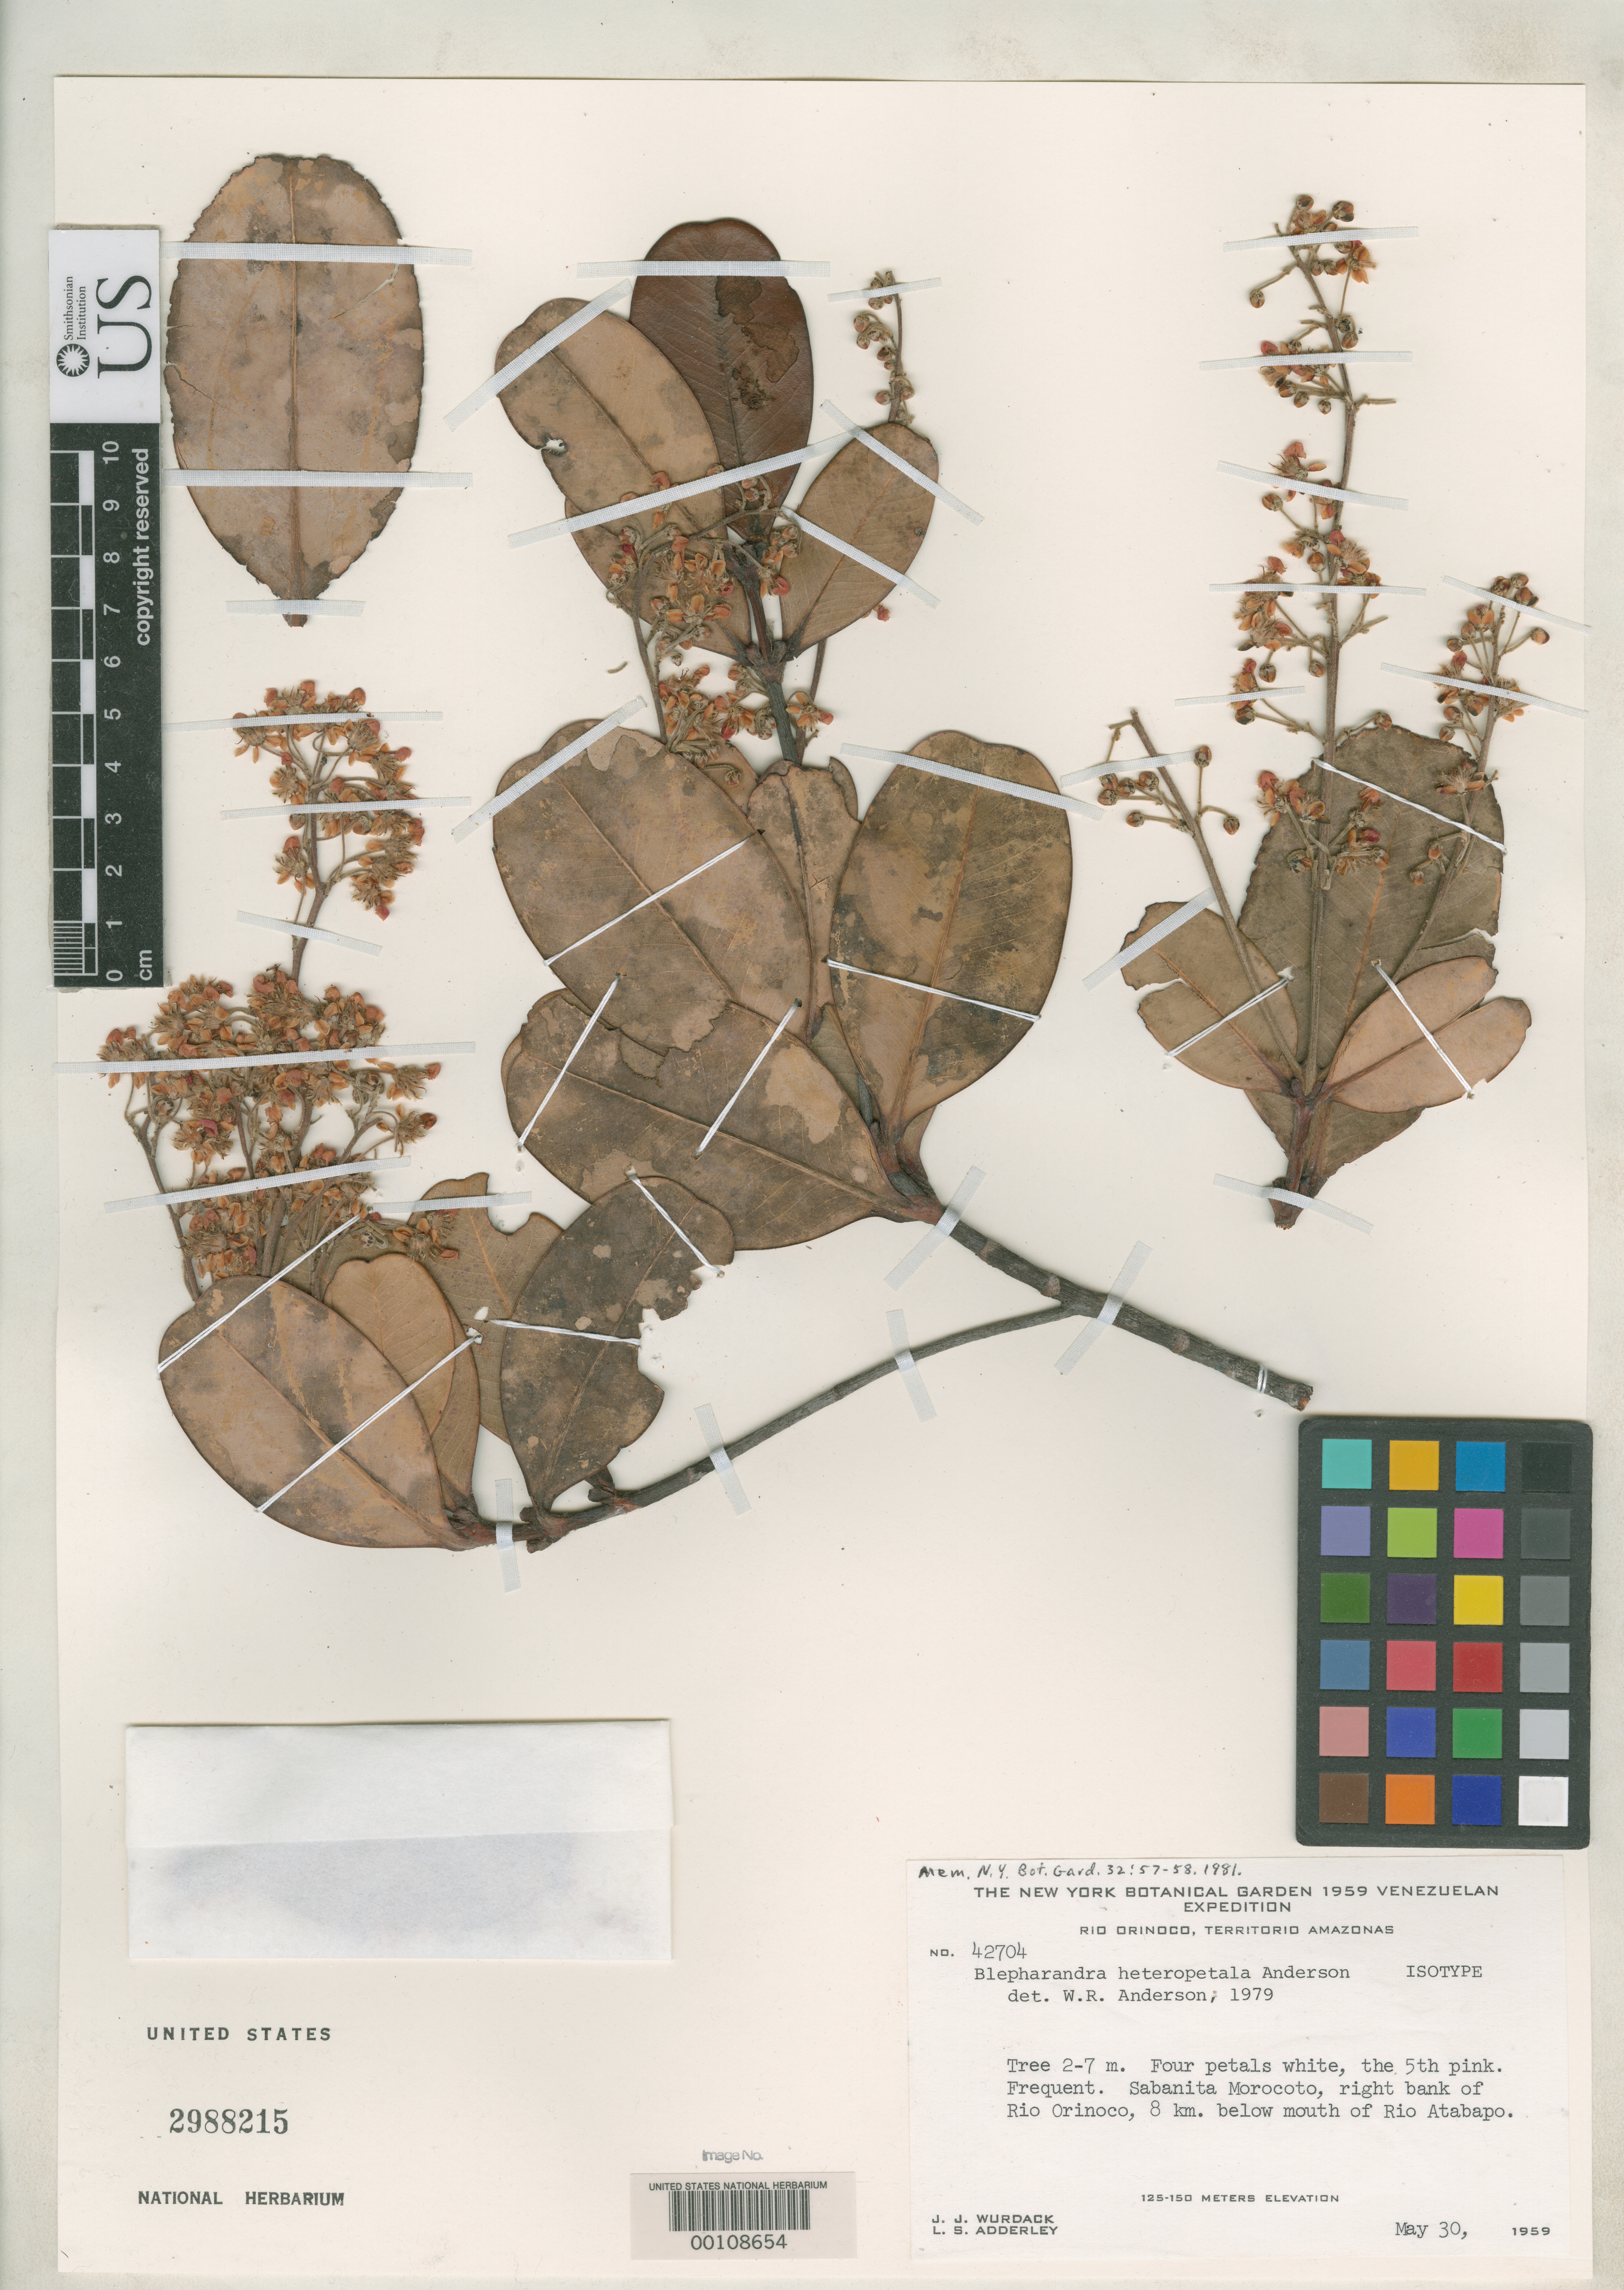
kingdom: Plantae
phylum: Tracheophyta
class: Magnoliopsida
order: Malpighiales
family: Malpighiaceae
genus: Blepharandra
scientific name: Blepharandra heteropetala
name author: W.R. Anderson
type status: Isotype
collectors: J. J. Wurdack & L. S. Adderley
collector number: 42704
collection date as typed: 30 May 1959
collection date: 1959-05-30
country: Venezuela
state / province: Amazonas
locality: Rio Orinoco, 8 km below mouth of Rio Atabapo.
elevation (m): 125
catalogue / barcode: US 2988215